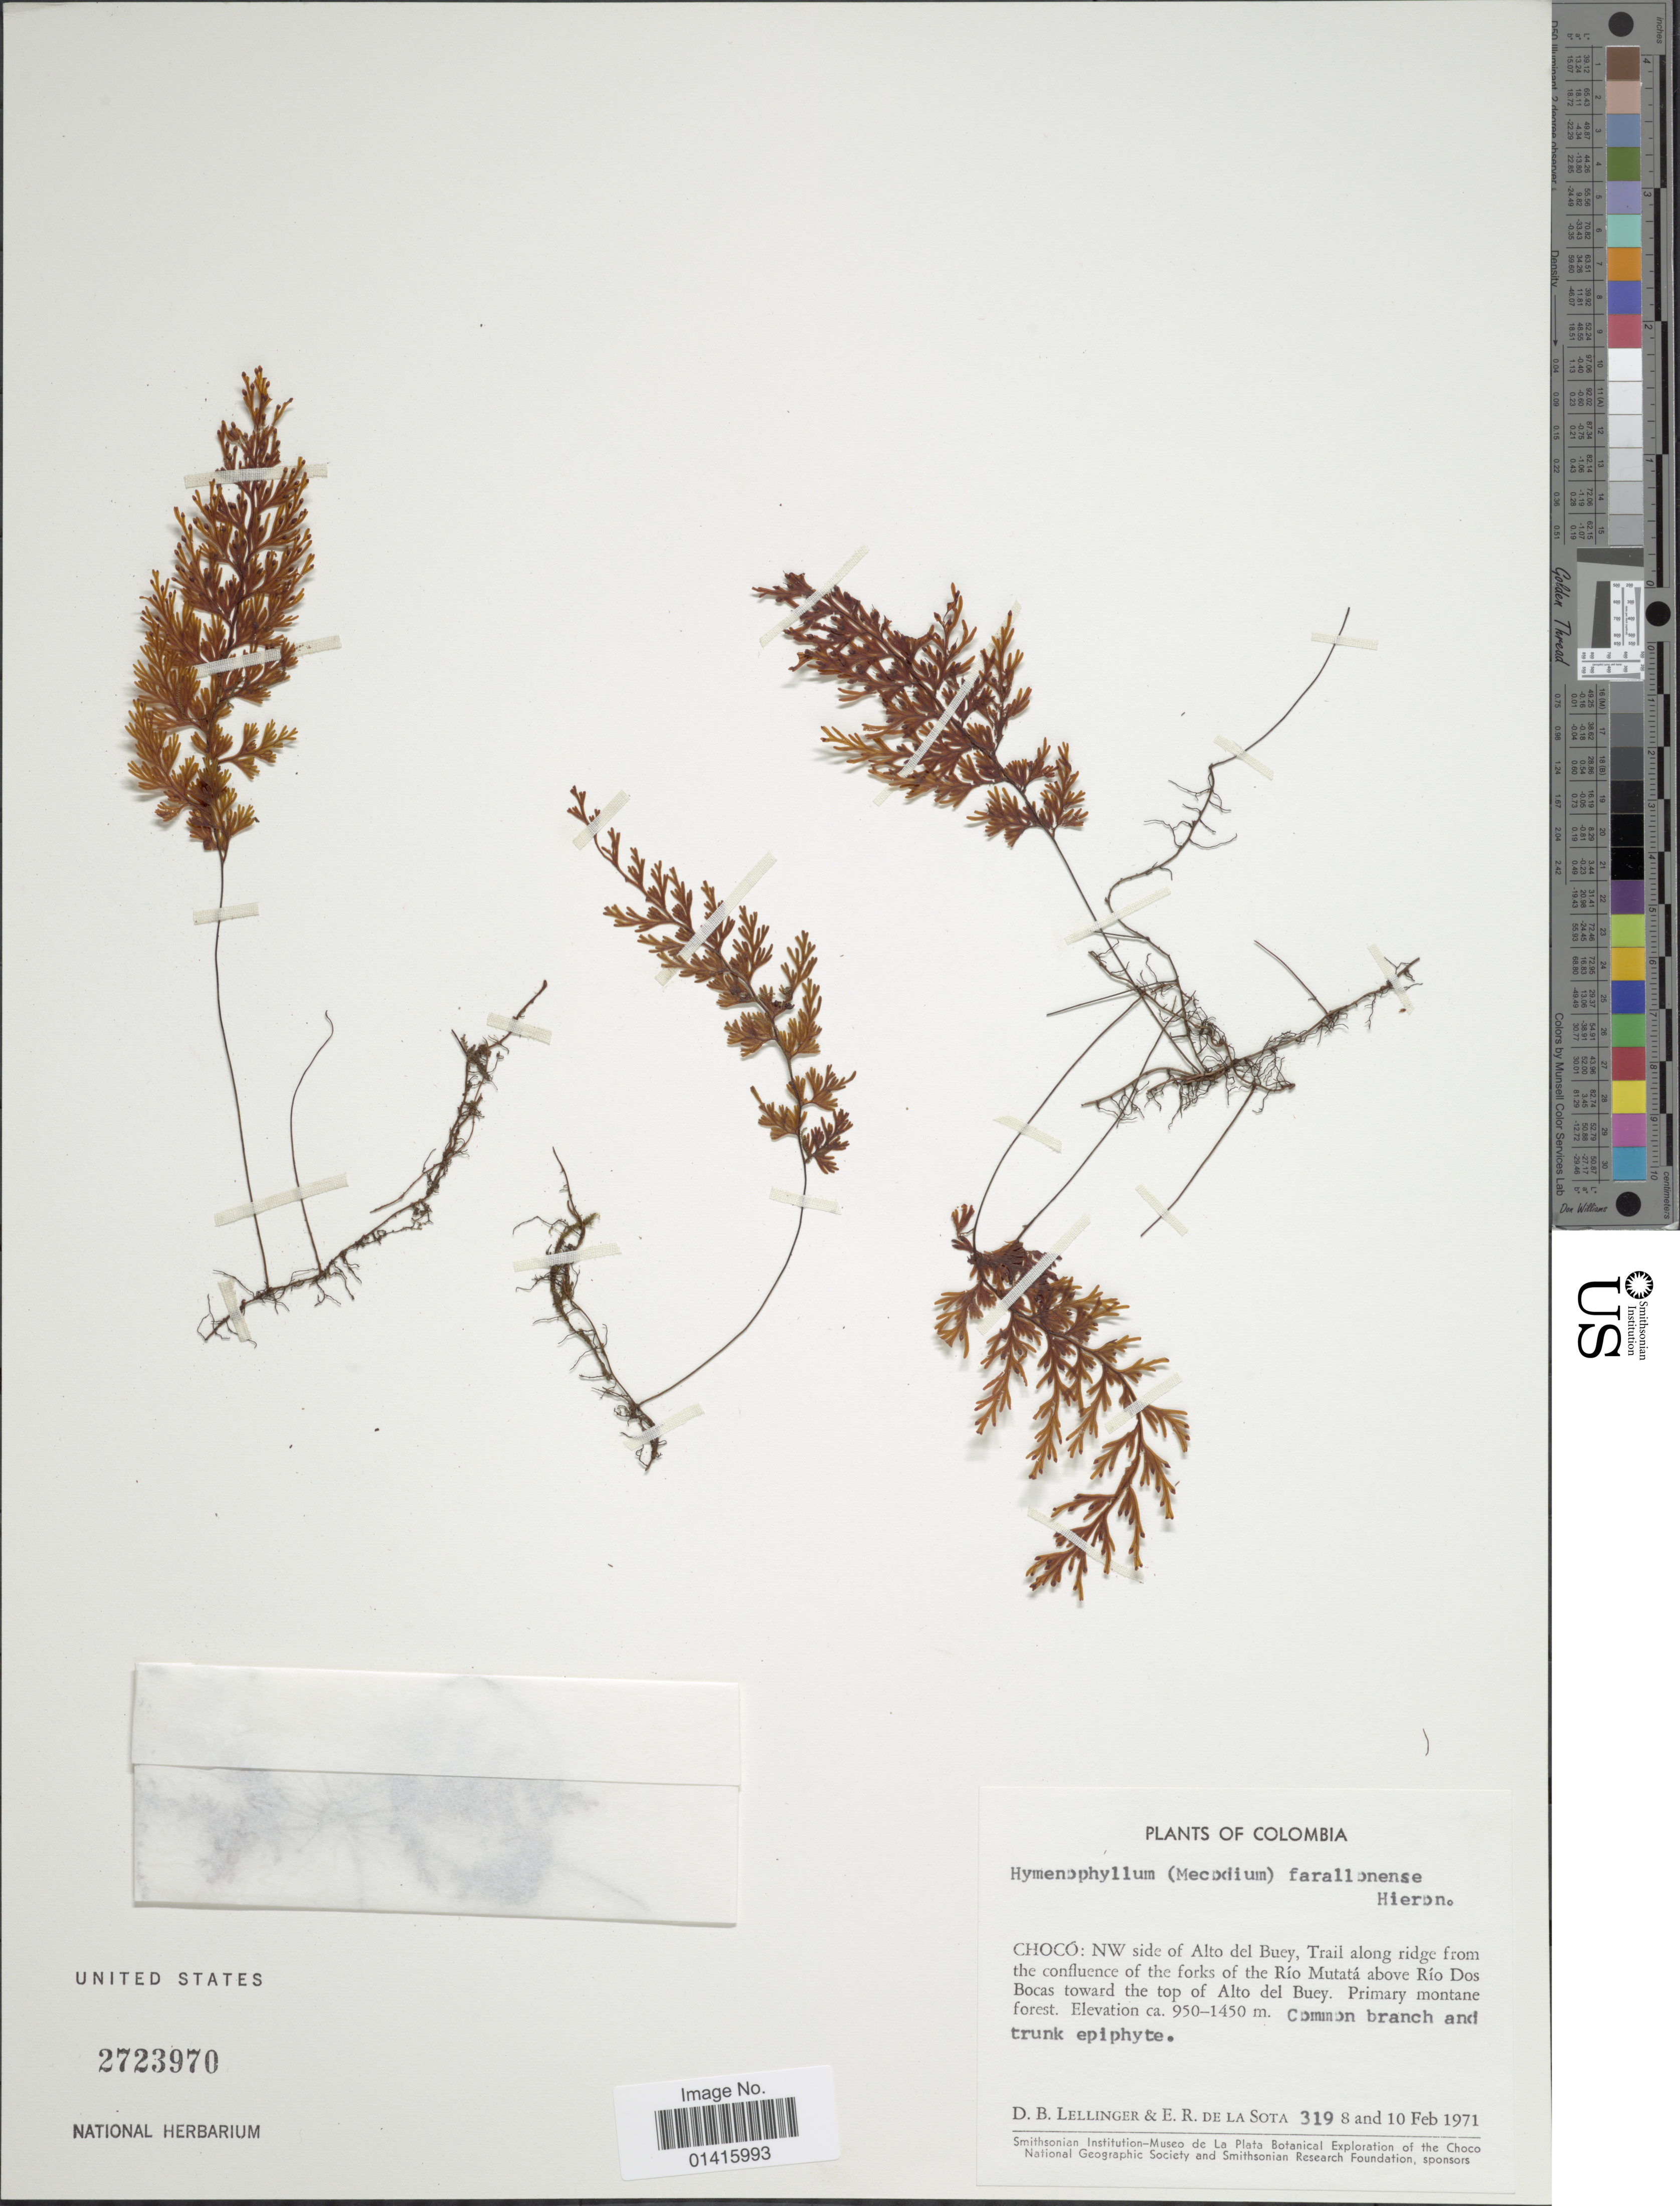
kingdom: Plantae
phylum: Tracheophyta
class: Polypodiopsida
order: Hymenophyllales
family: Hymenophyllaceae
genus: Hymenophyllum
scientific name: Hymenophyllum fendlerianum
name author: J.W. Sturm in Mart.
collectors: D. B. Lellinger & E. R. de la Sota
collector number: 319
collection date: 1971-02-08/1971-02-10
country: Colombia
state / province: Chocó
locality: Chocó: NW side of Alto del Buey, trail along ridge from the confluence of the forks of the Rio Mutatá above Rio Dos Bocas toward the top of Alto del Buey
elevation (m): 950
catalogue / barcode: US 2723970